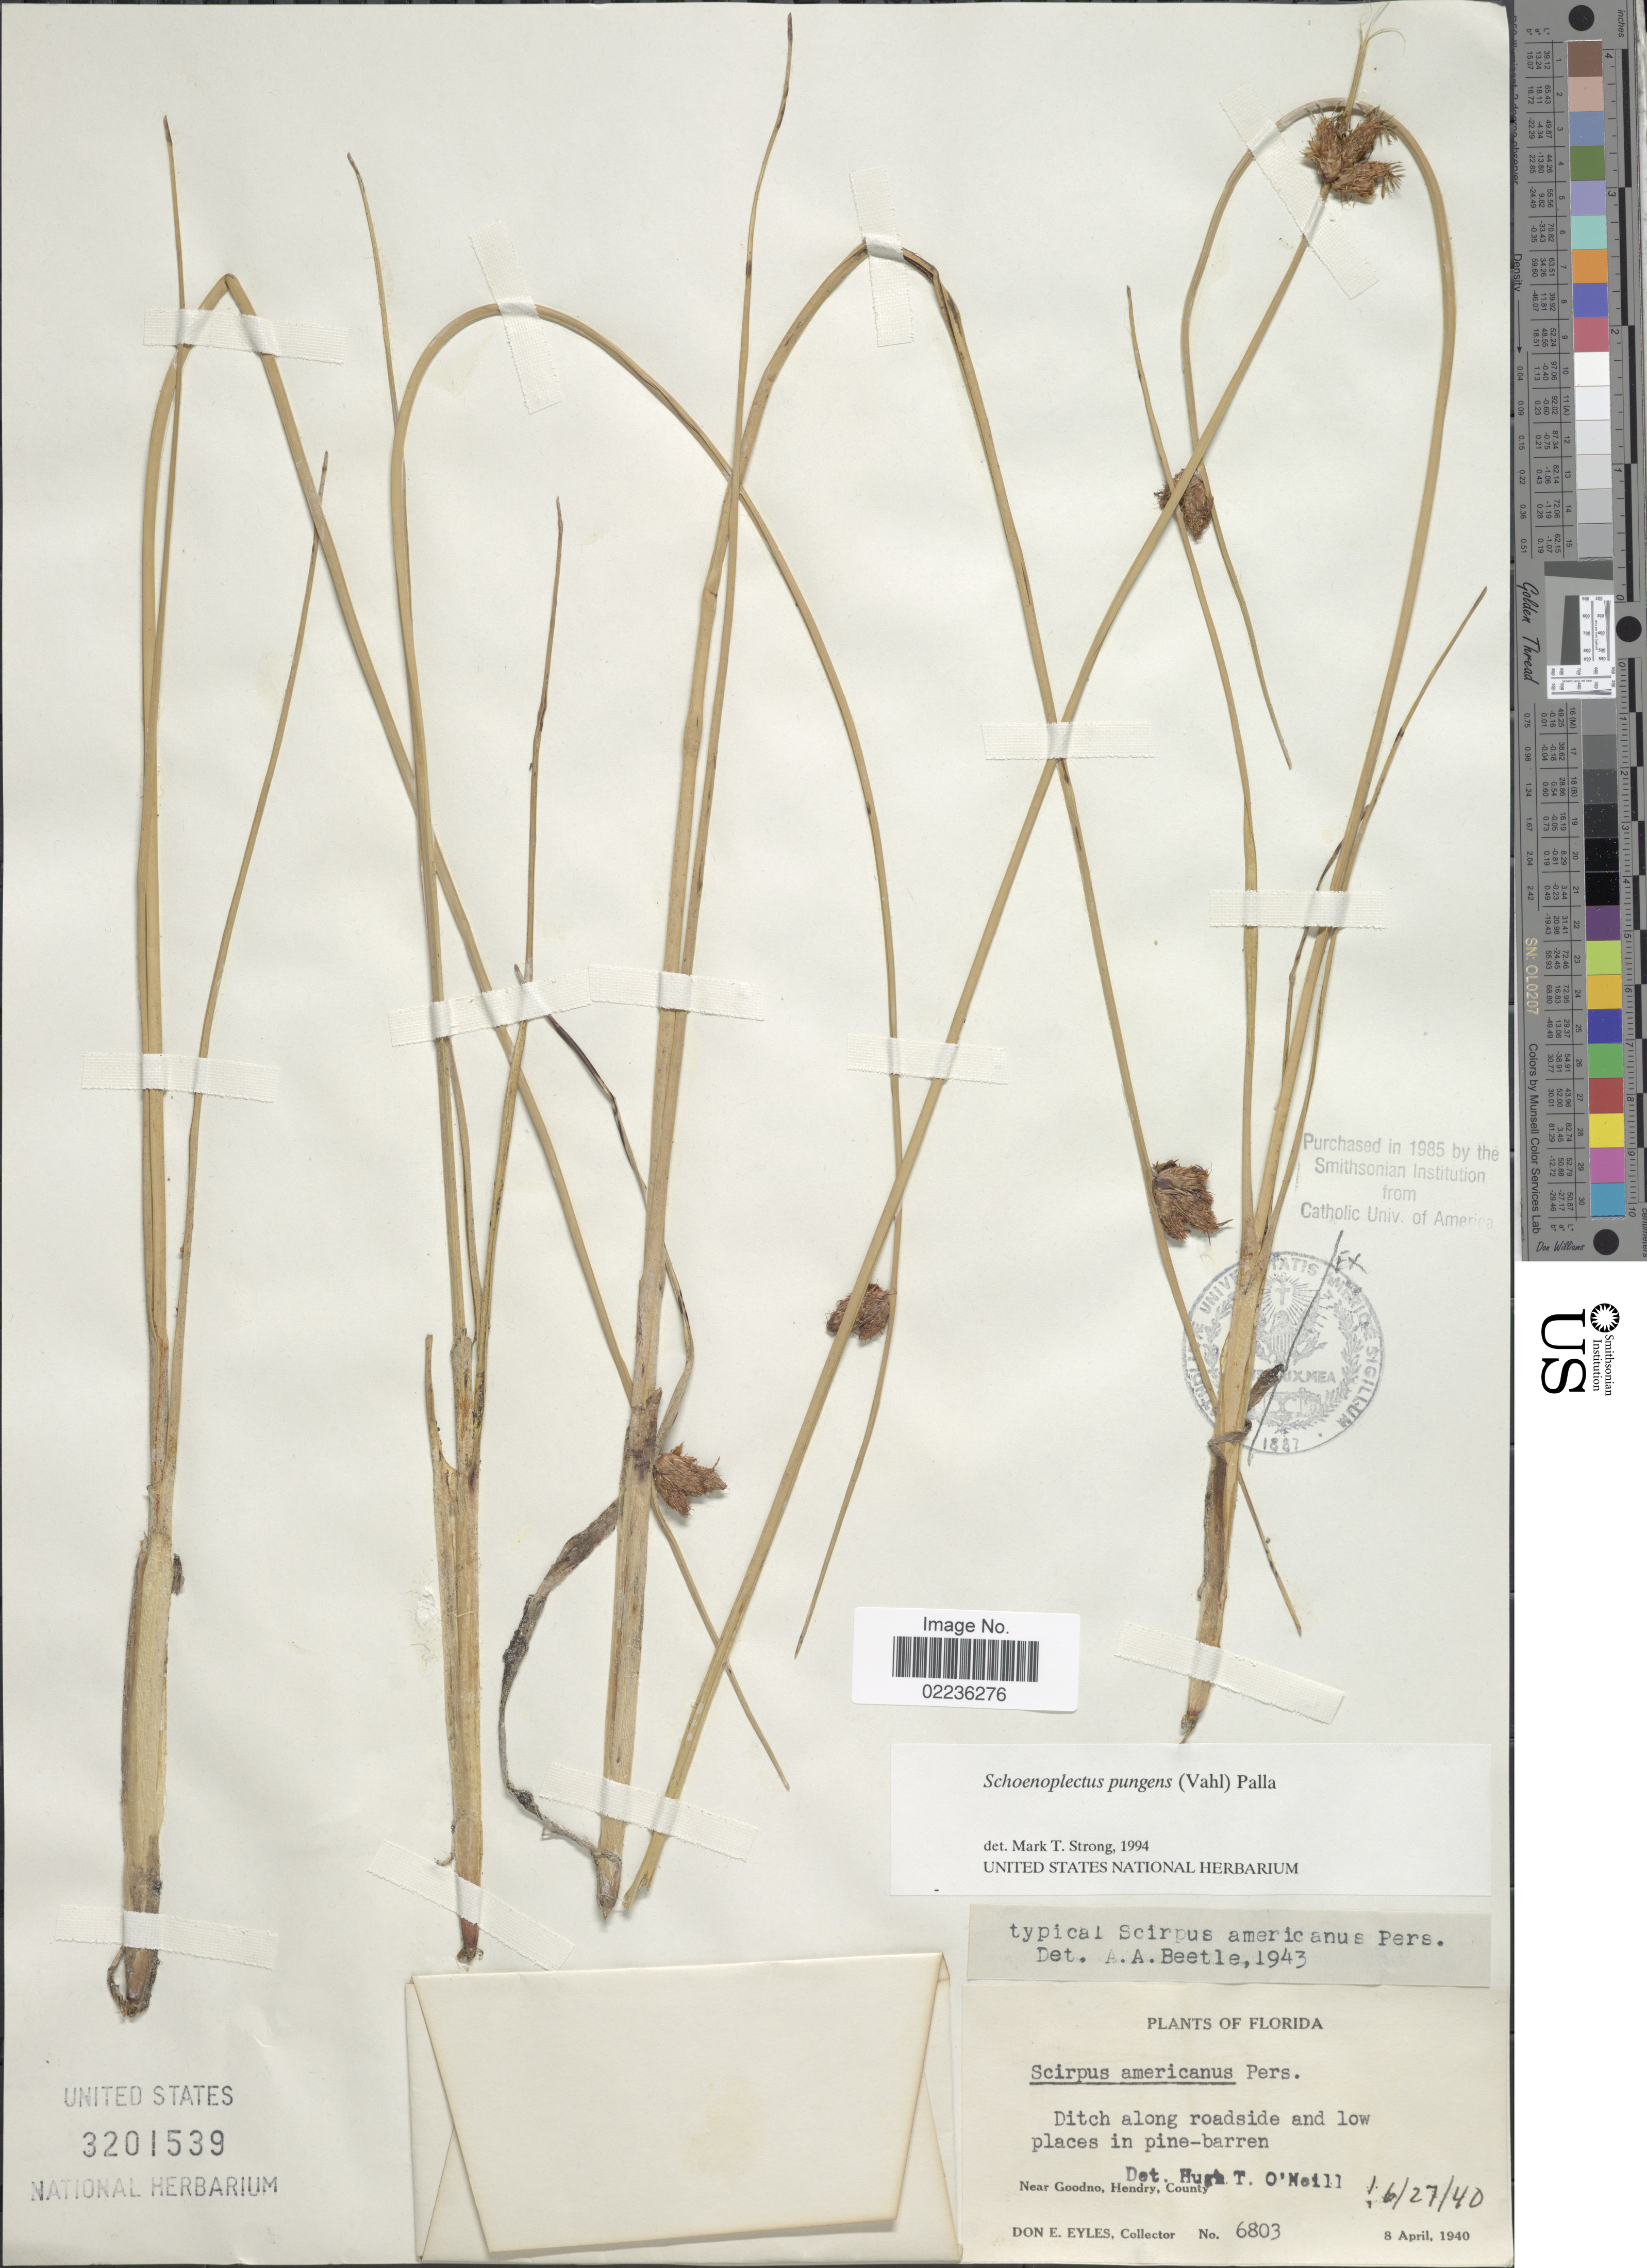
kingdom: Plantae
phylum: Tracheophyta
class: Liliopsida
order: Poales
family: Cyperaceae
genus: Schoenoplectus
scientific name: Schoenoplectus pungens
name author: (Vahl) Palla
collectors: D. Eyles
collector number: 6803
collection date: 1940-04-08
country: United States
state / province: Florida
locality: Ditch along roadside and low places in pine-barren. Near Goodno, Hendry, County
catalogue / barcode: US 3201539